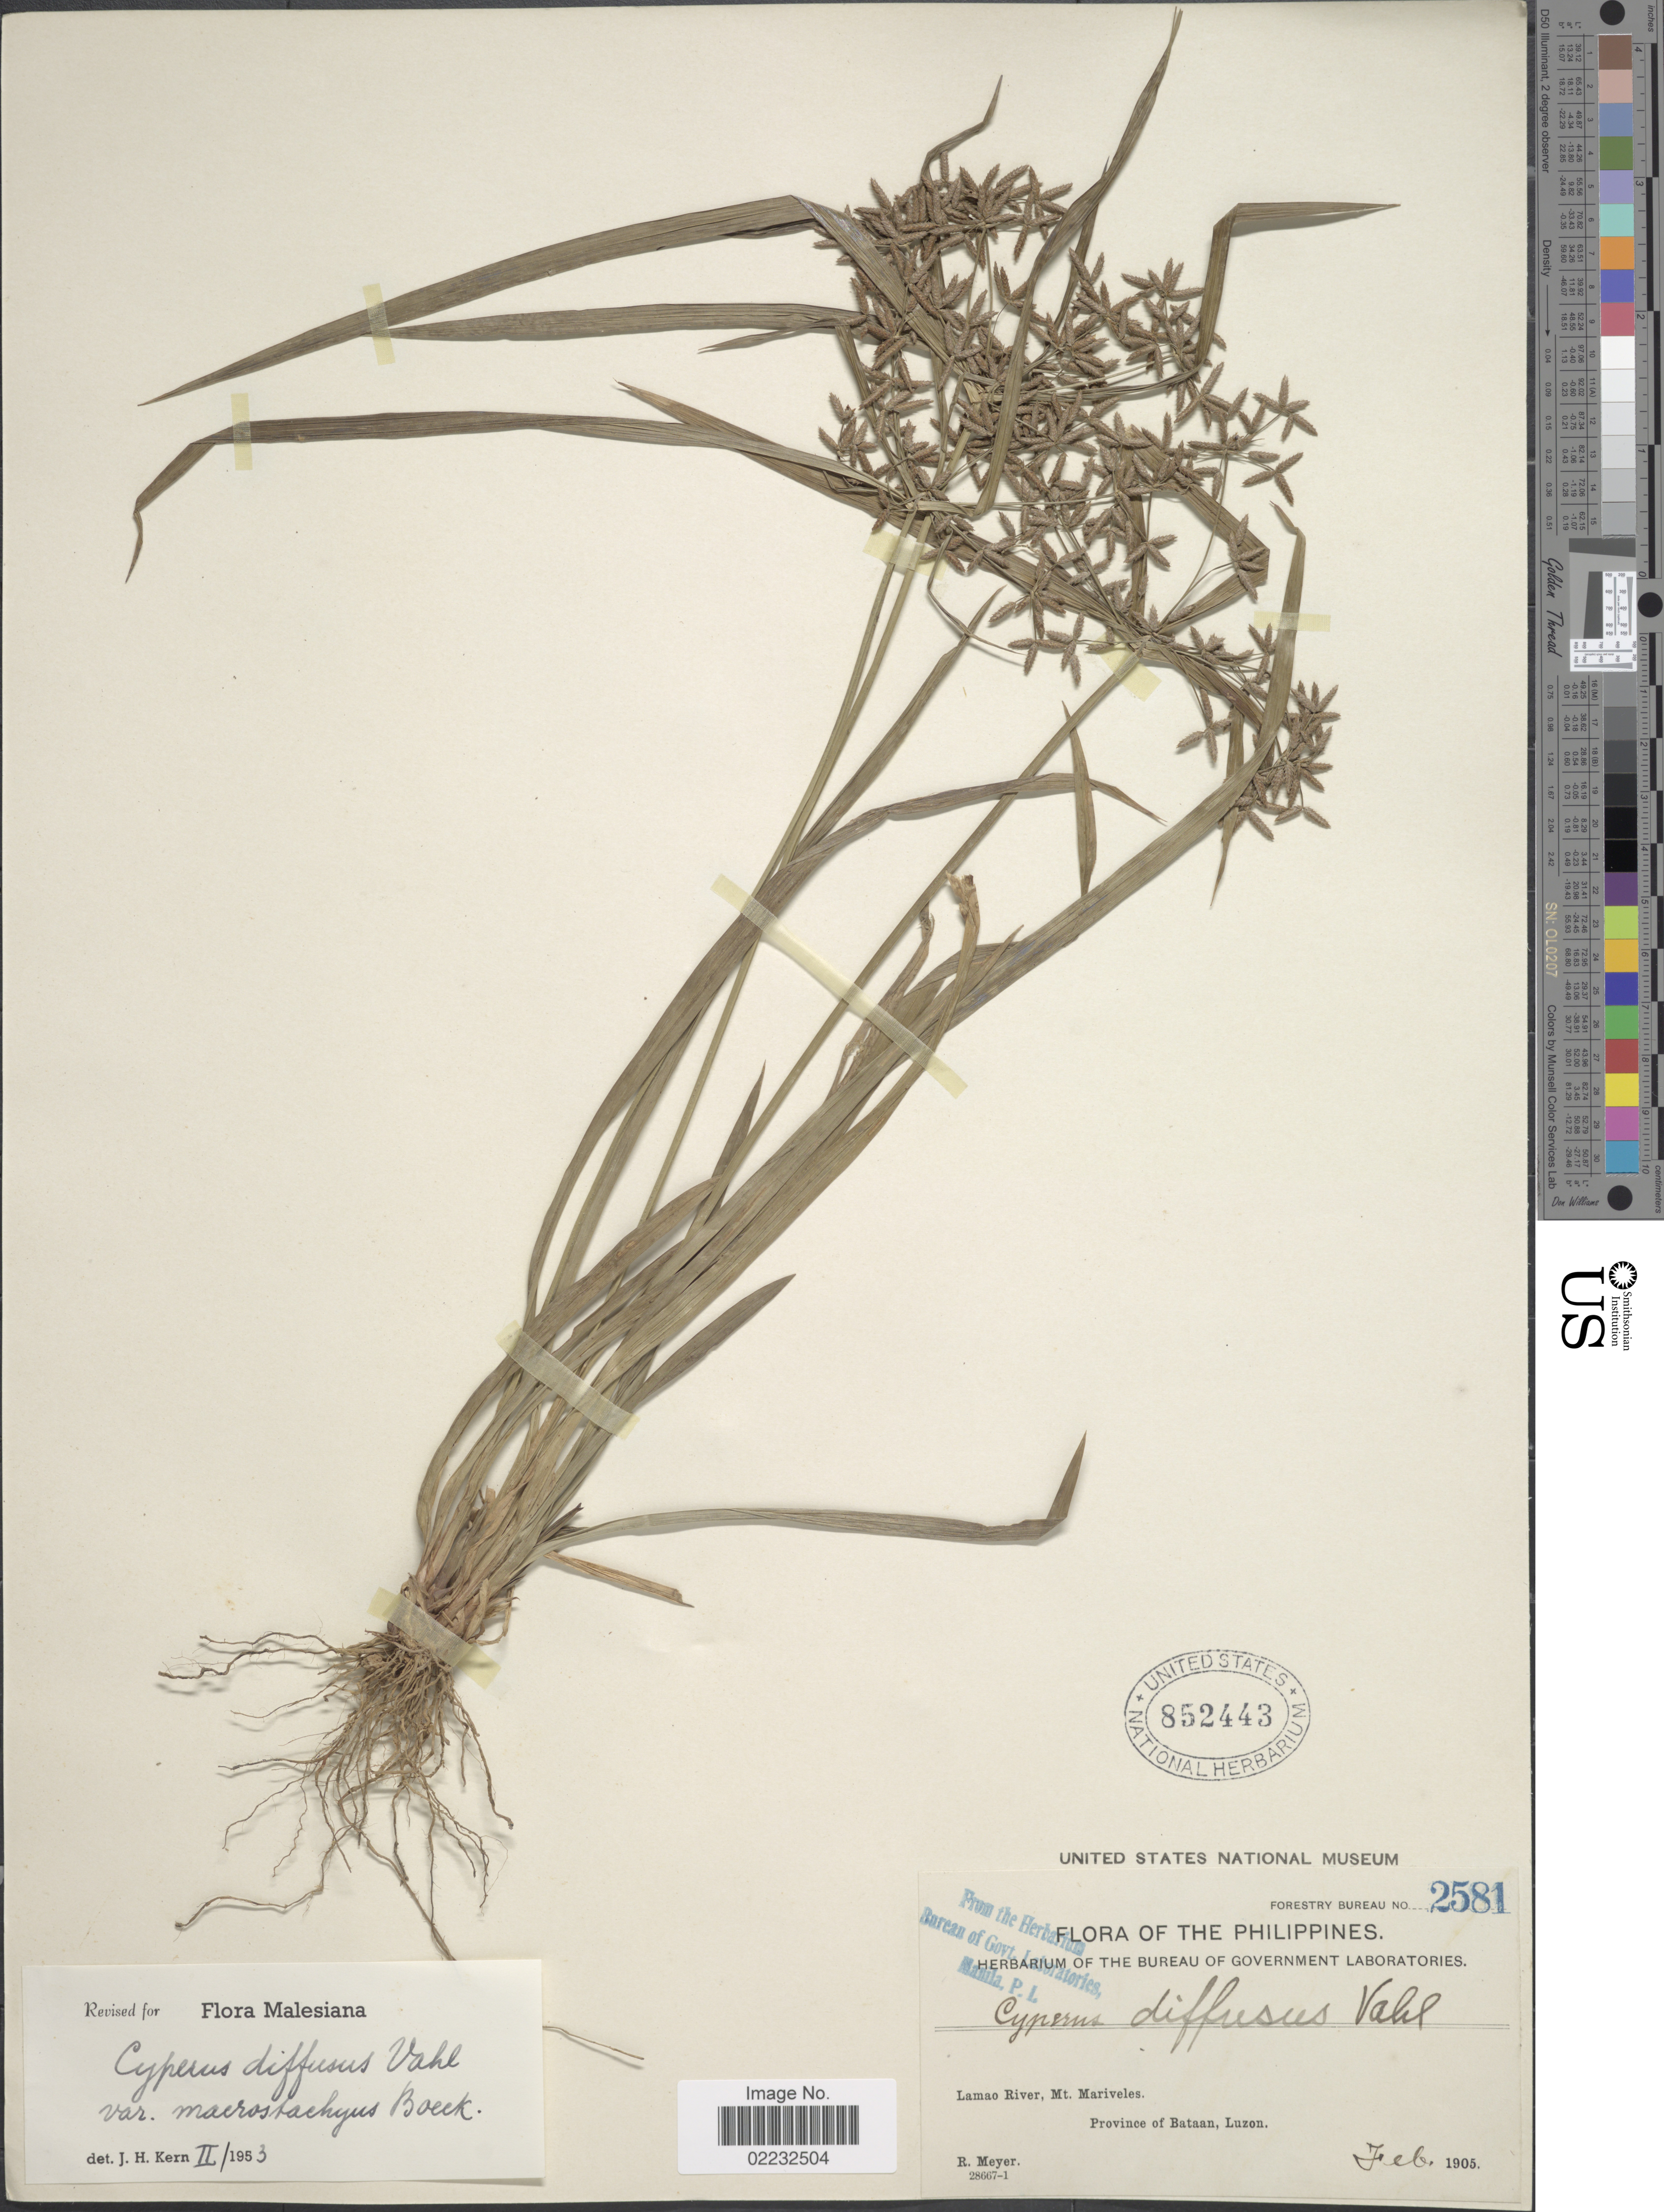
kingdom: Plantae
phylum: Tracheophyta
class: Liliopsida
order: Poales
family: Cyperaceae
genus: Cyperus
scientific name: Cyperus diffusus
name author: Vahl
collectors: R. Meyer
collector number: Forestry Bureau 2581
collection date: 1905-02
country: Philippines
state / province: Central Luzon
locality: Lamao River, Mt. Marivales. Province of Bataan, Luzon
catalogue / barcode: US 852443